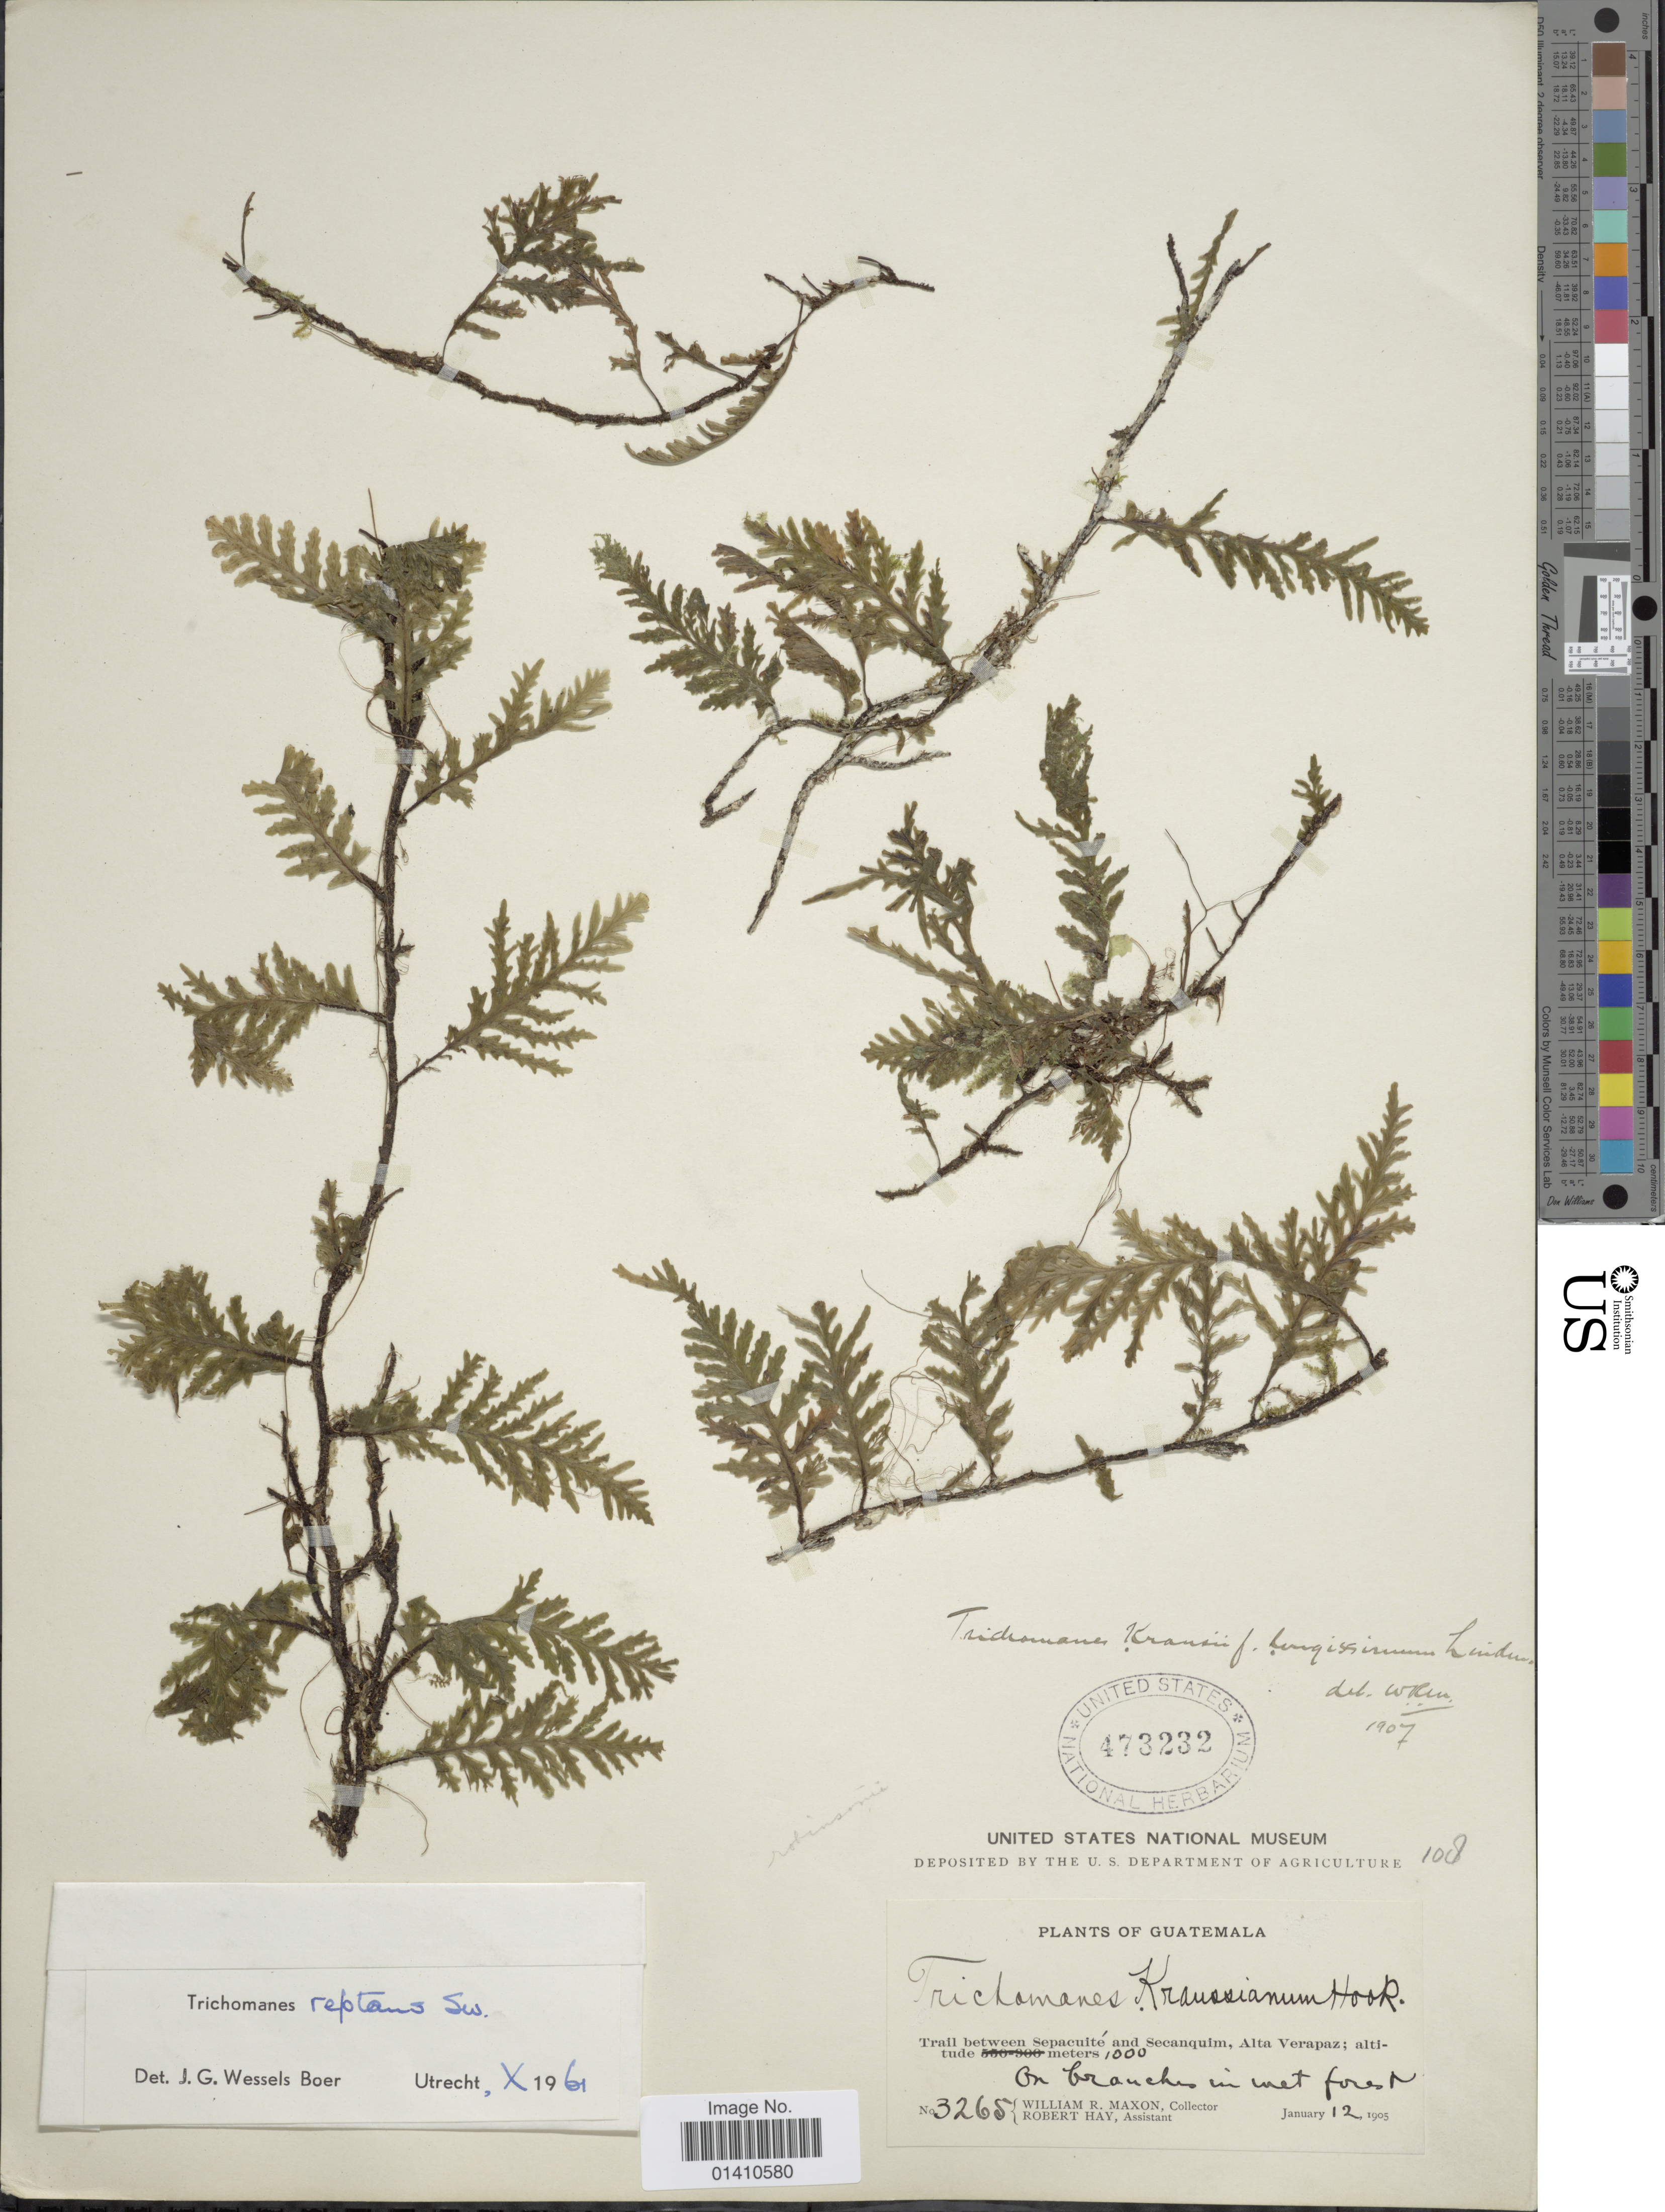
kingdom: Plantae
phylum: Tracheophyta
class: Polypodiopsida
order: Hymenophyllales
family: Hymenophyllaceae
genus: Didymoglossum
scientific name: Didymoglossum reptans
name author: (Sw.) C. Presl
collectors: W. R. Maxon & R. H. Hay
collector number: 3265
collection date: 1905-01-12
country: Guatemala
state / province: Alta Verapaz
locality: Trail between Sepacuite and Secanquim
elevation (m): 1000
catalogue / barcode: US 473232